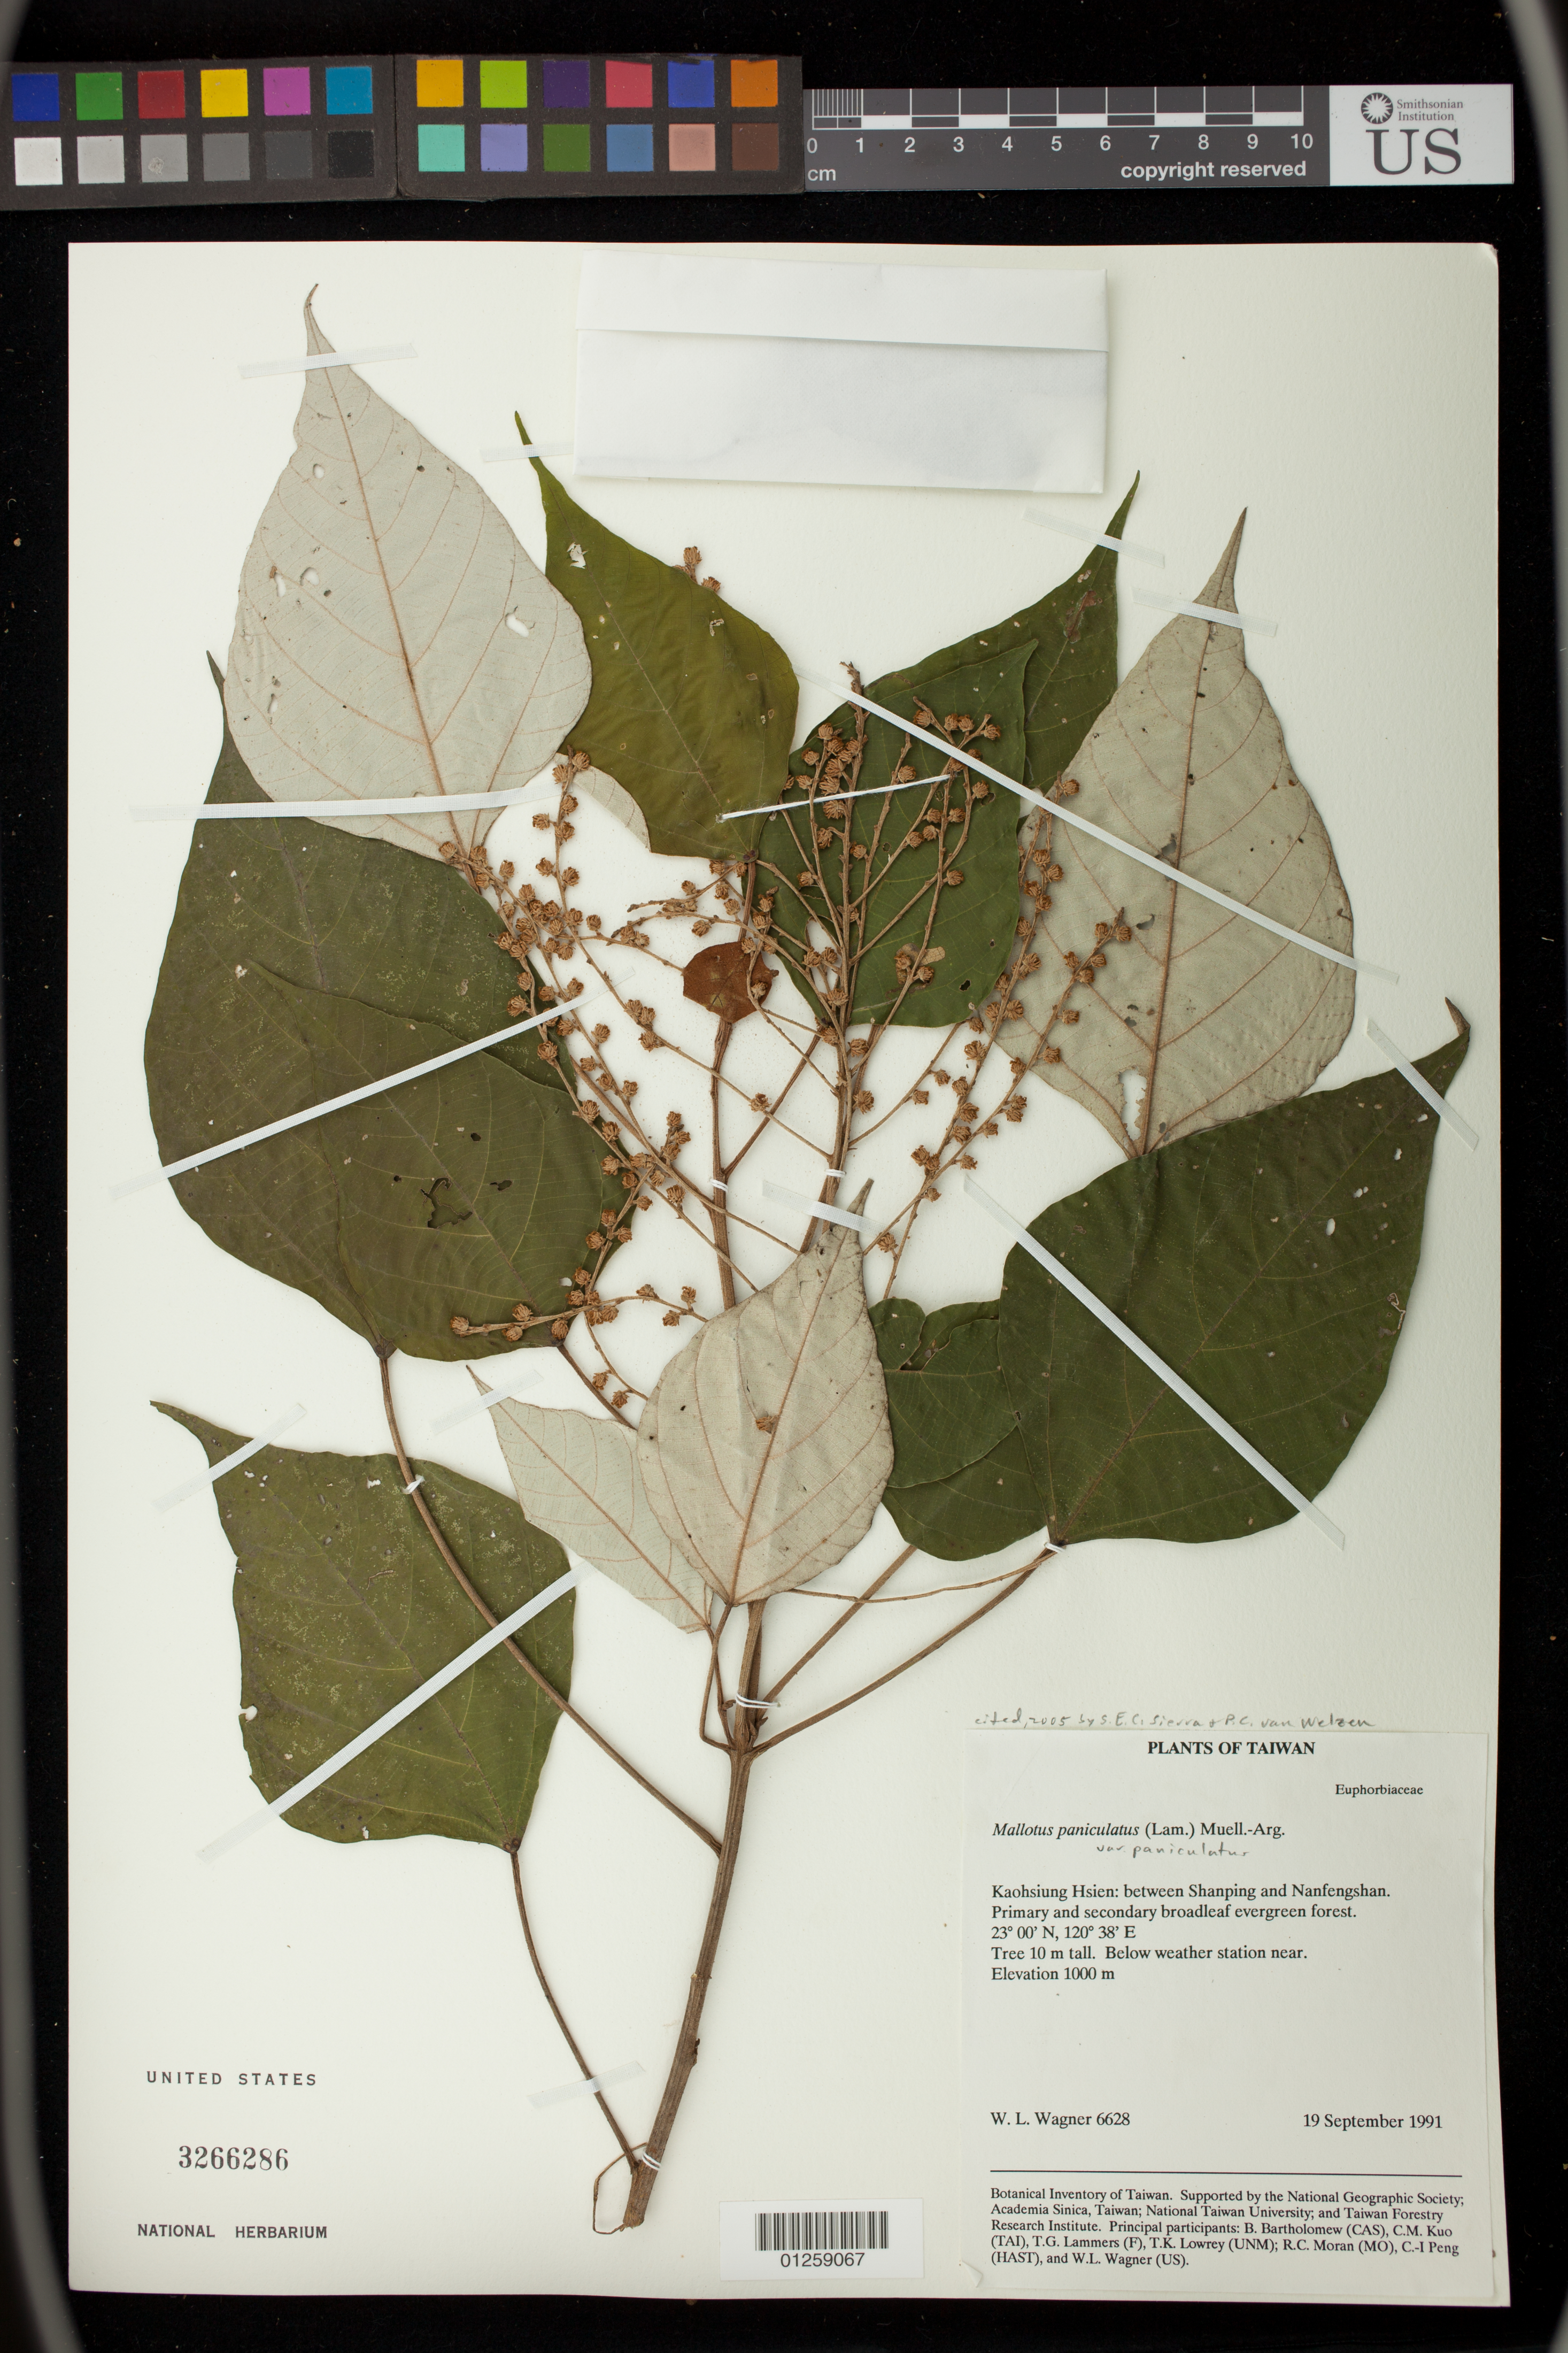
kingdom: Plantae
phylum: Tracheophyta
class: Magnoliopsida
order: Malpighiales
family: Euphorbiaceae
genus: Mallotus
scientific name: Mallotus paniculatus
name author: (Lam.) Müll. Arg.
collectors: W. L. Wagner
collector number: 6628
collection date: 1991-09-19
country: Taiwan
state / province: Kaohsiung City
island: Taiwan [Formosa]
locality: Kaohsiung Hsien: between Shanping and Nanfengshan. Primary and secondary broadleaf evergreen forest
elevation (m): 1000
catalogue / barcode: US 3266286